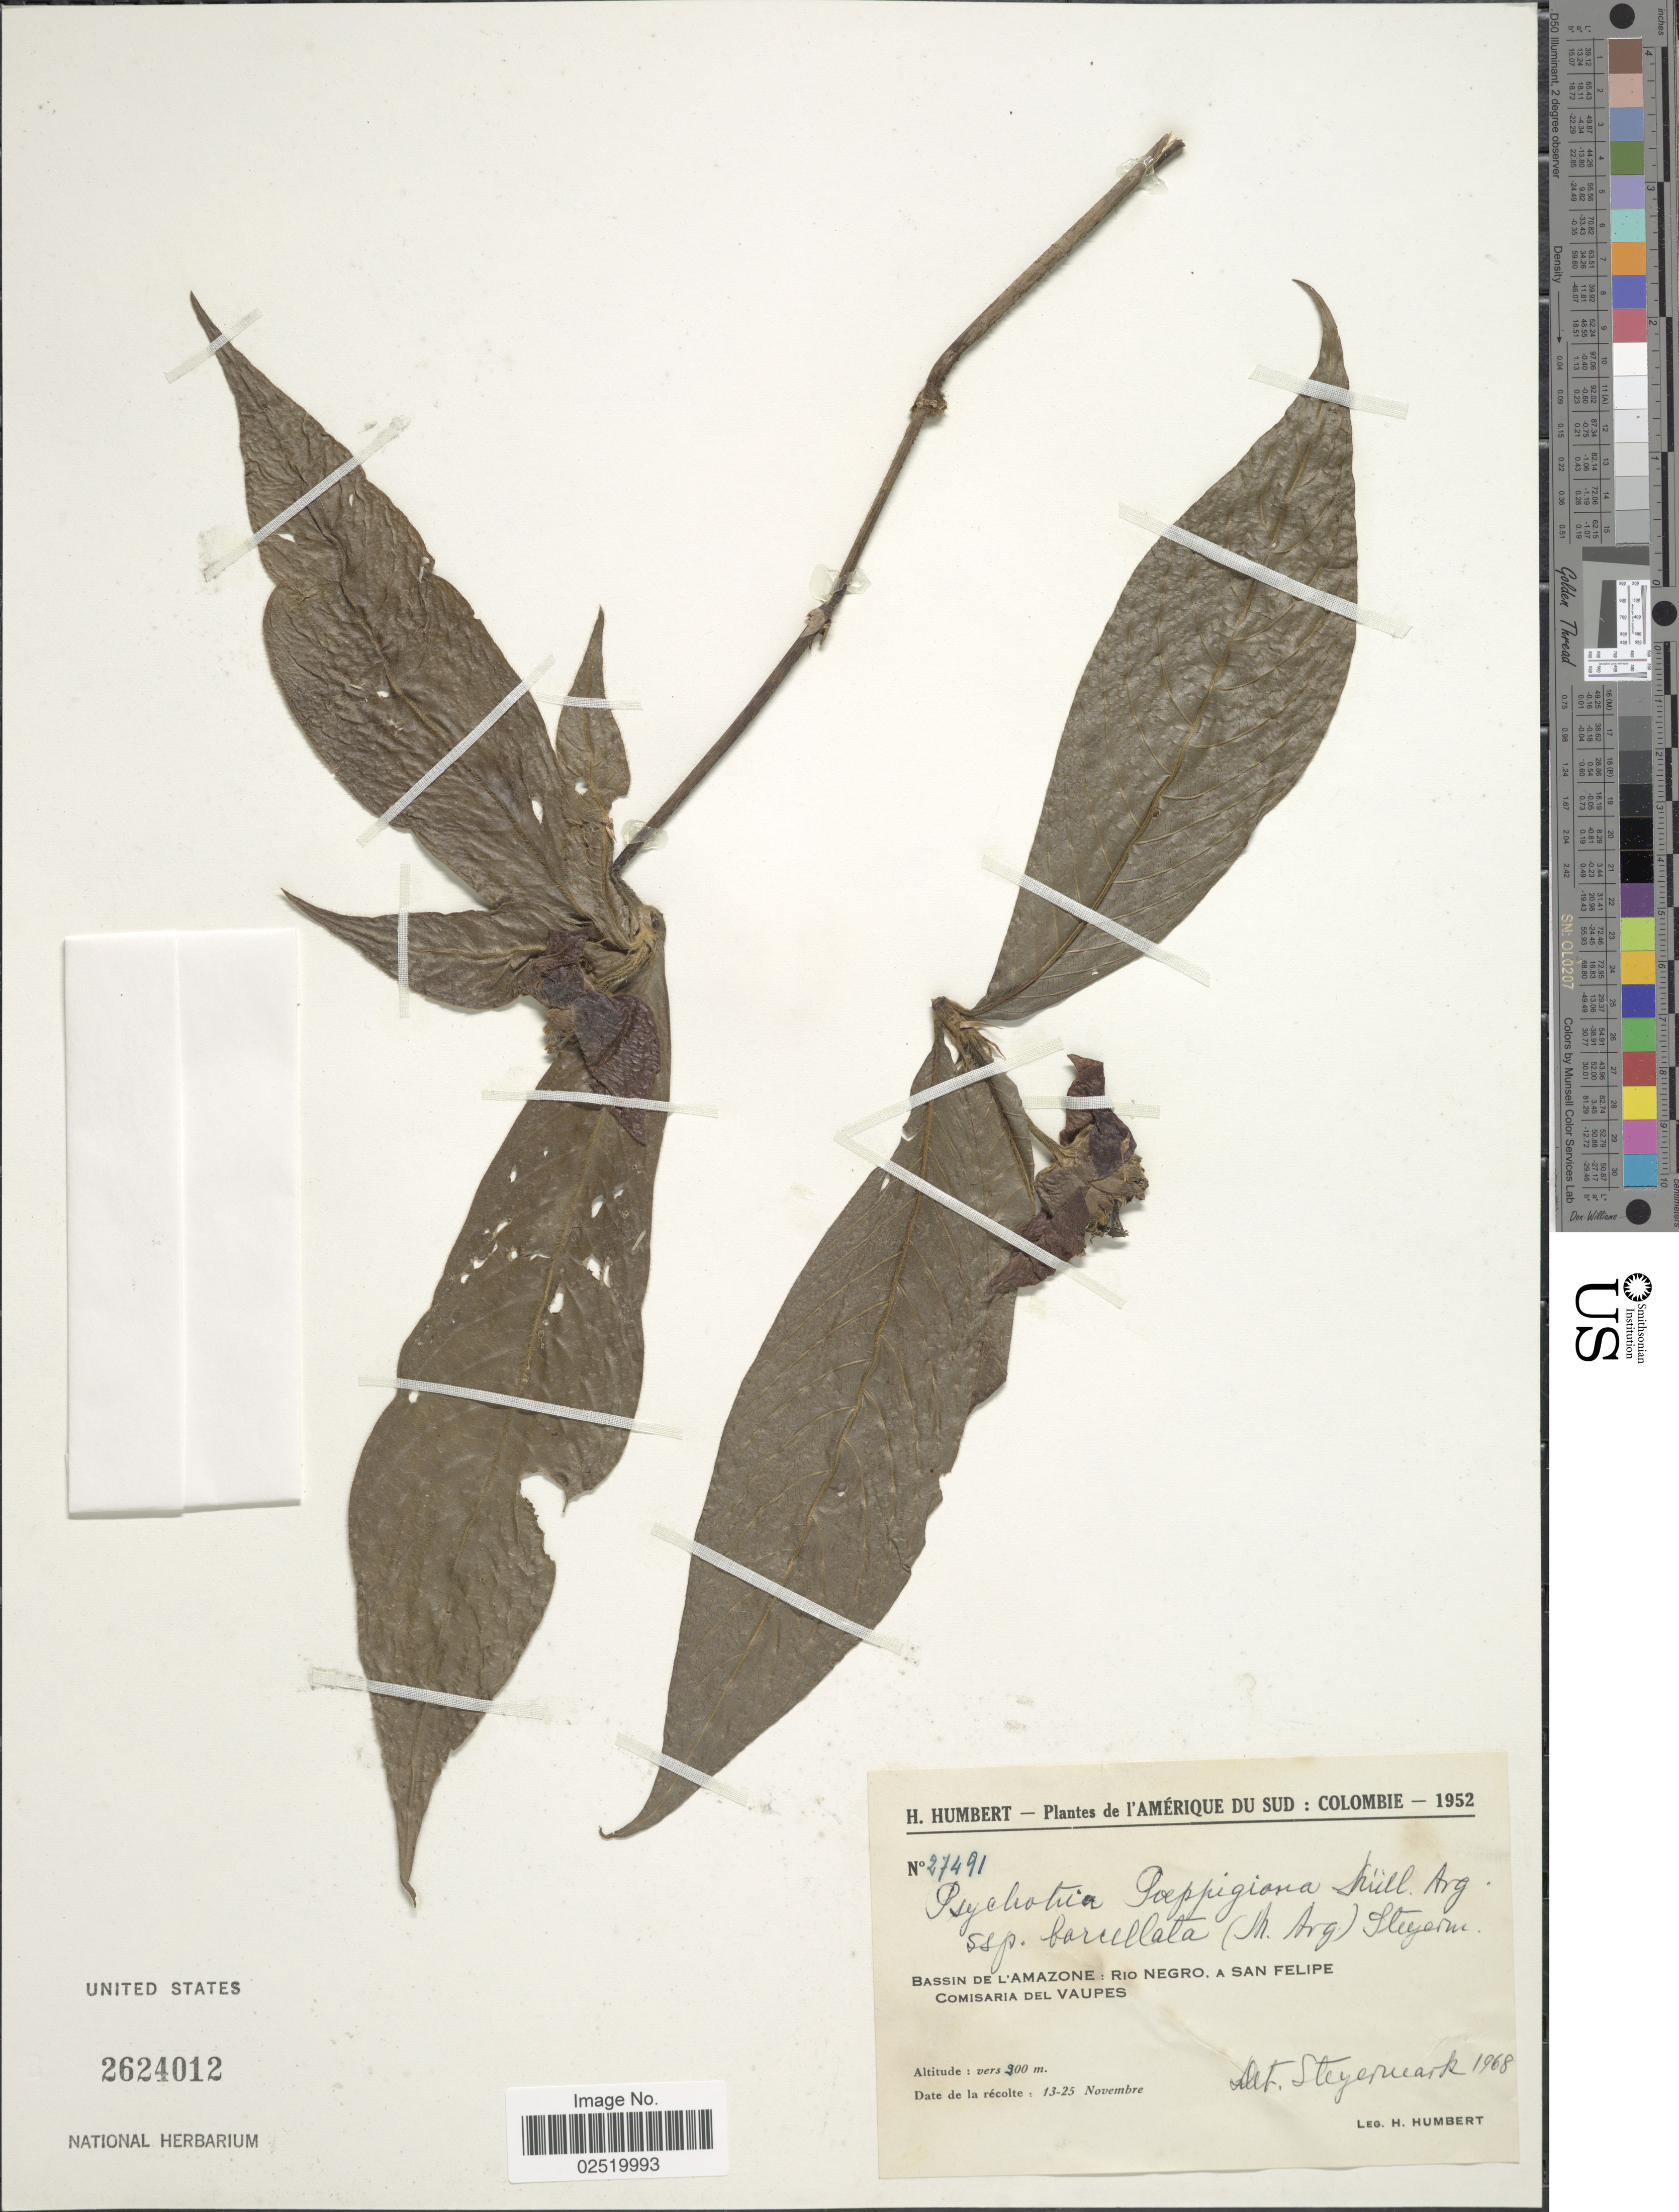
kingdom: Plantae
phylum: Tracheophyta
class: Magnoliopsida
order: Gentianales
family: Rubiaceae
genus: Psychotria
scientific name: Psychotria poeppigiana subsp. barcellana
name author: (Müll. Arg.) Steyerm.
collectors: H. Humbert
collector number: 27491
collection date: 1952-11-13/1952-11-25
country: Colombia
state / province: Vaupés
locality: Bassin de L'Amazone: Rio Negro, A san Felipe, Comisaria del Vaupes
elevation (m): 200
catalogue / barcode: US 2624012